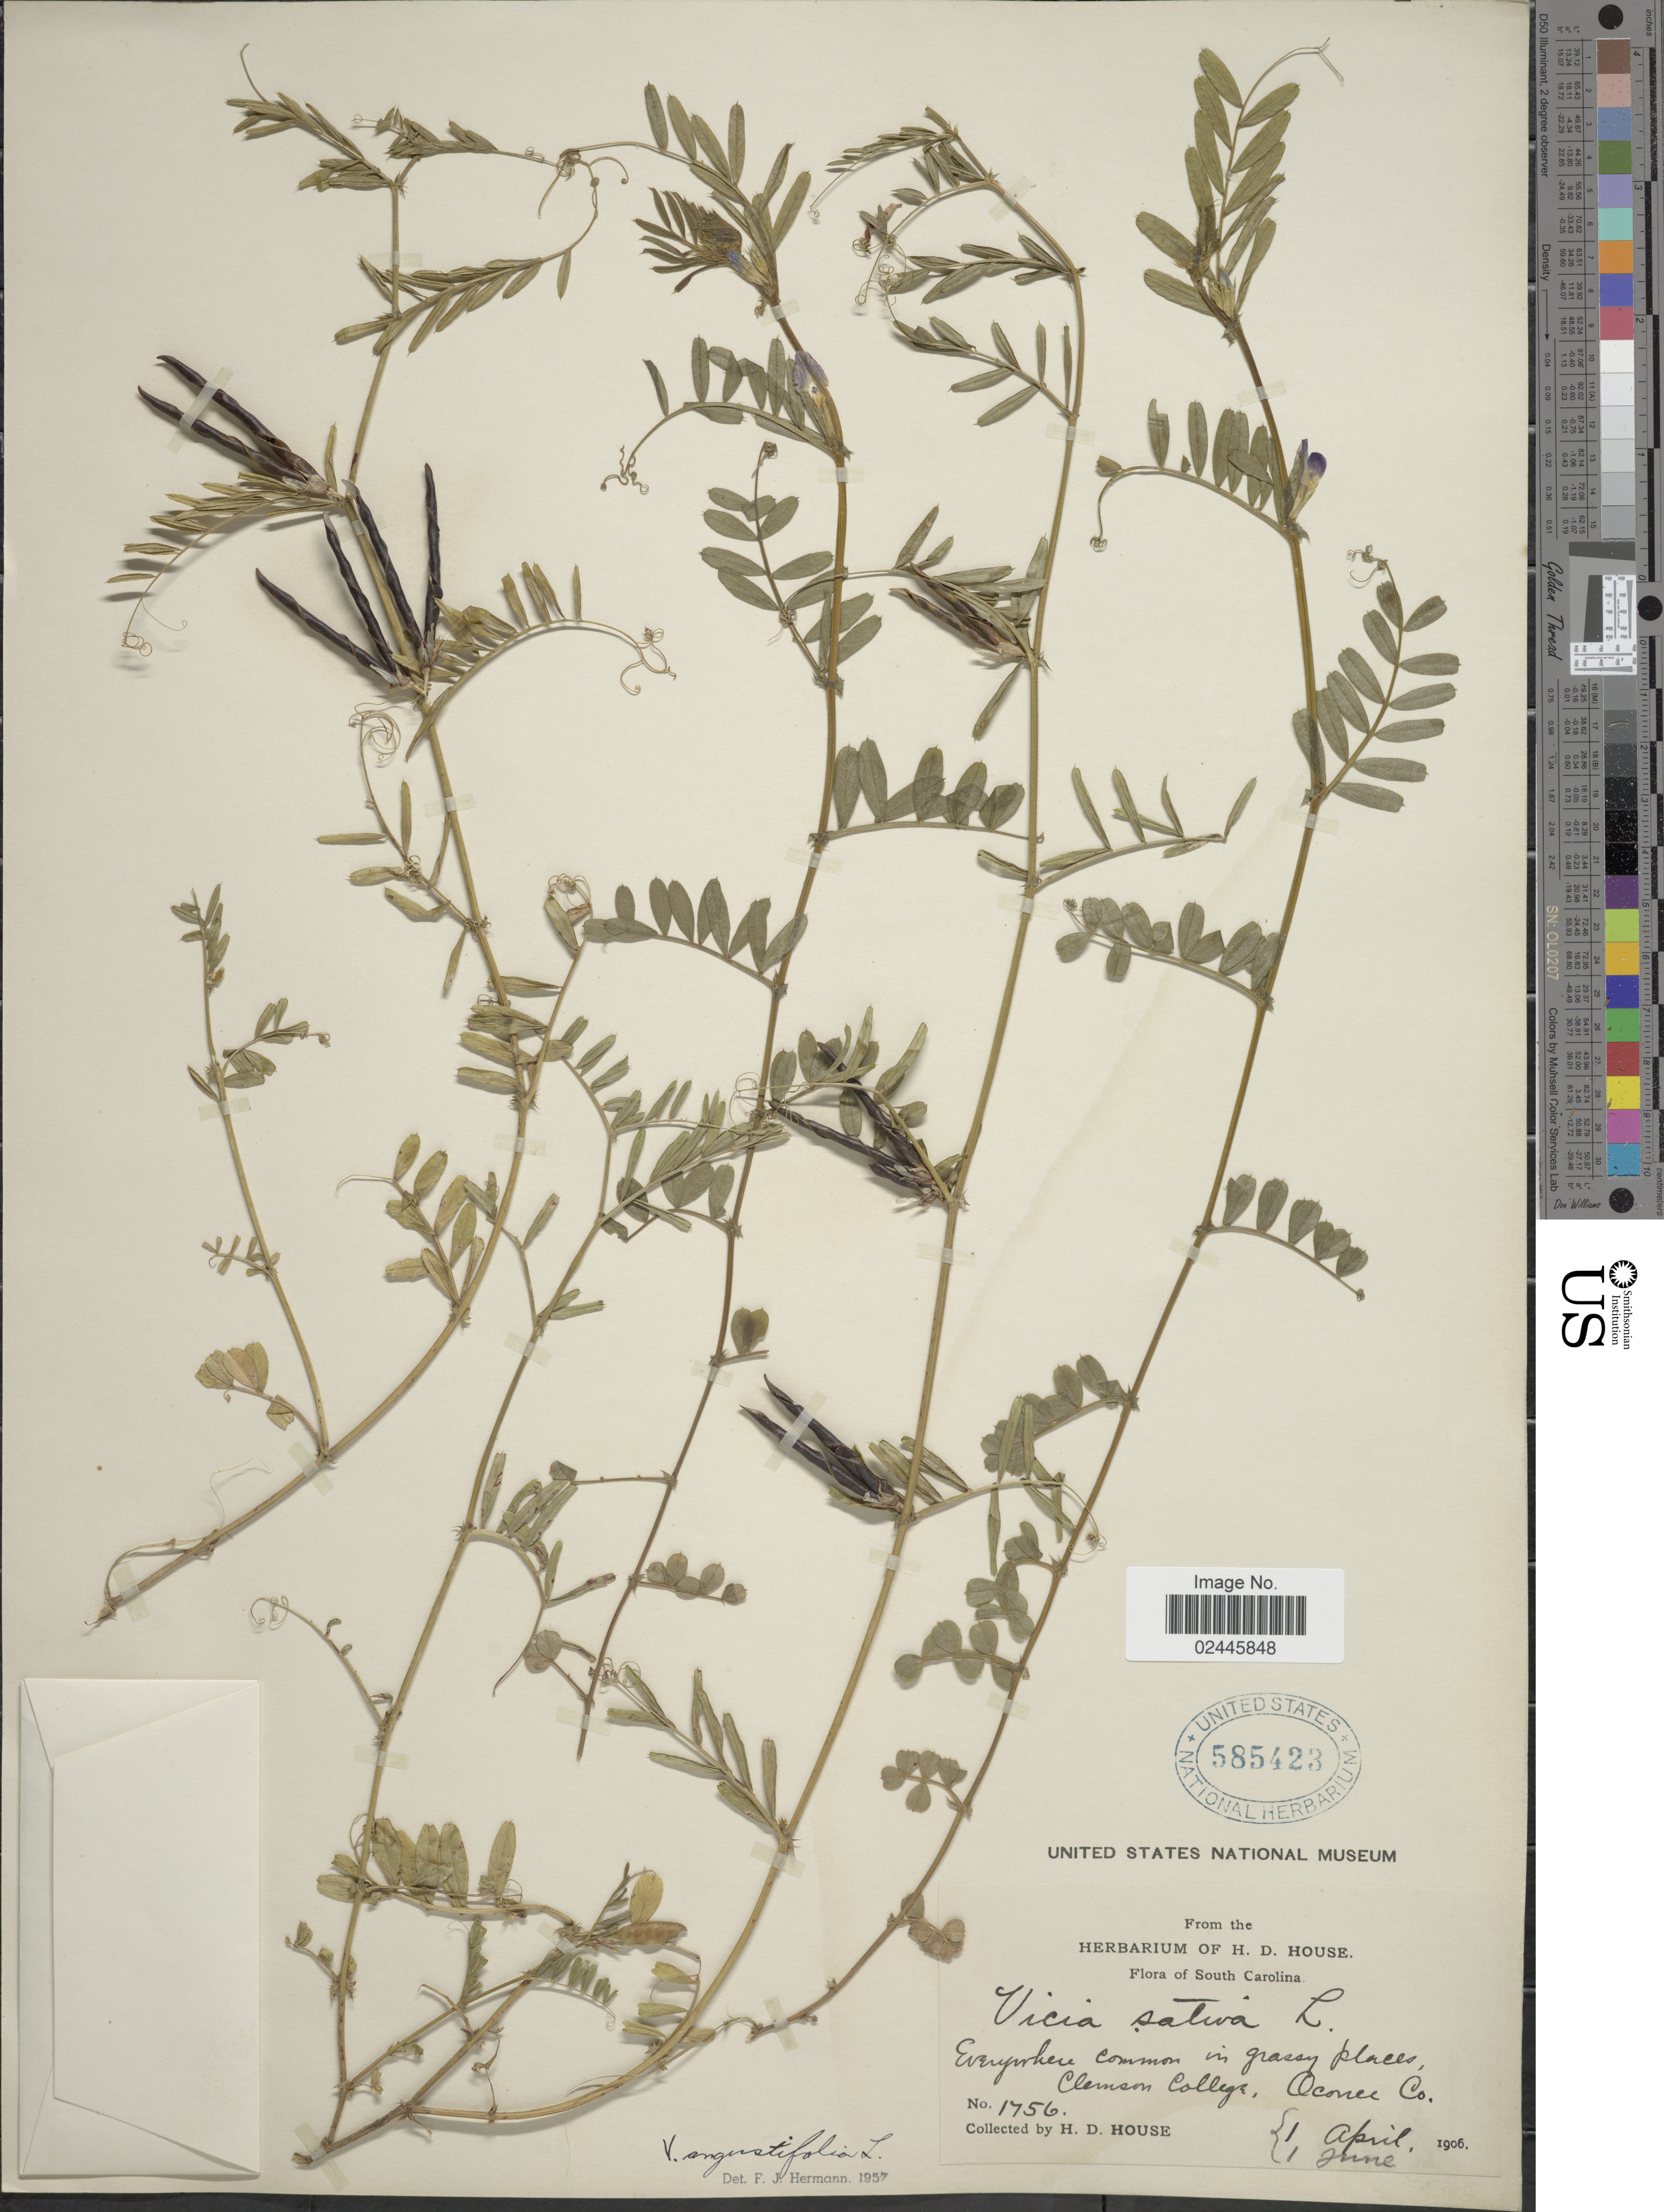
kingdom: Plantae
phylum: Tracheophyta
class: Magnoliopsida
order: Fabales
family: Fabaceae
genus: Vicia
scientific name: Vicia angustifolia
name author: L.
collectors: H. D. House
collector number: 1756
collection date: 1906-04-01/1906-06-01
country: United States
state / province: South Carolina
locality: Clermon College, Oconee Co. South Carolina.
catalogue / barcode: US 585423